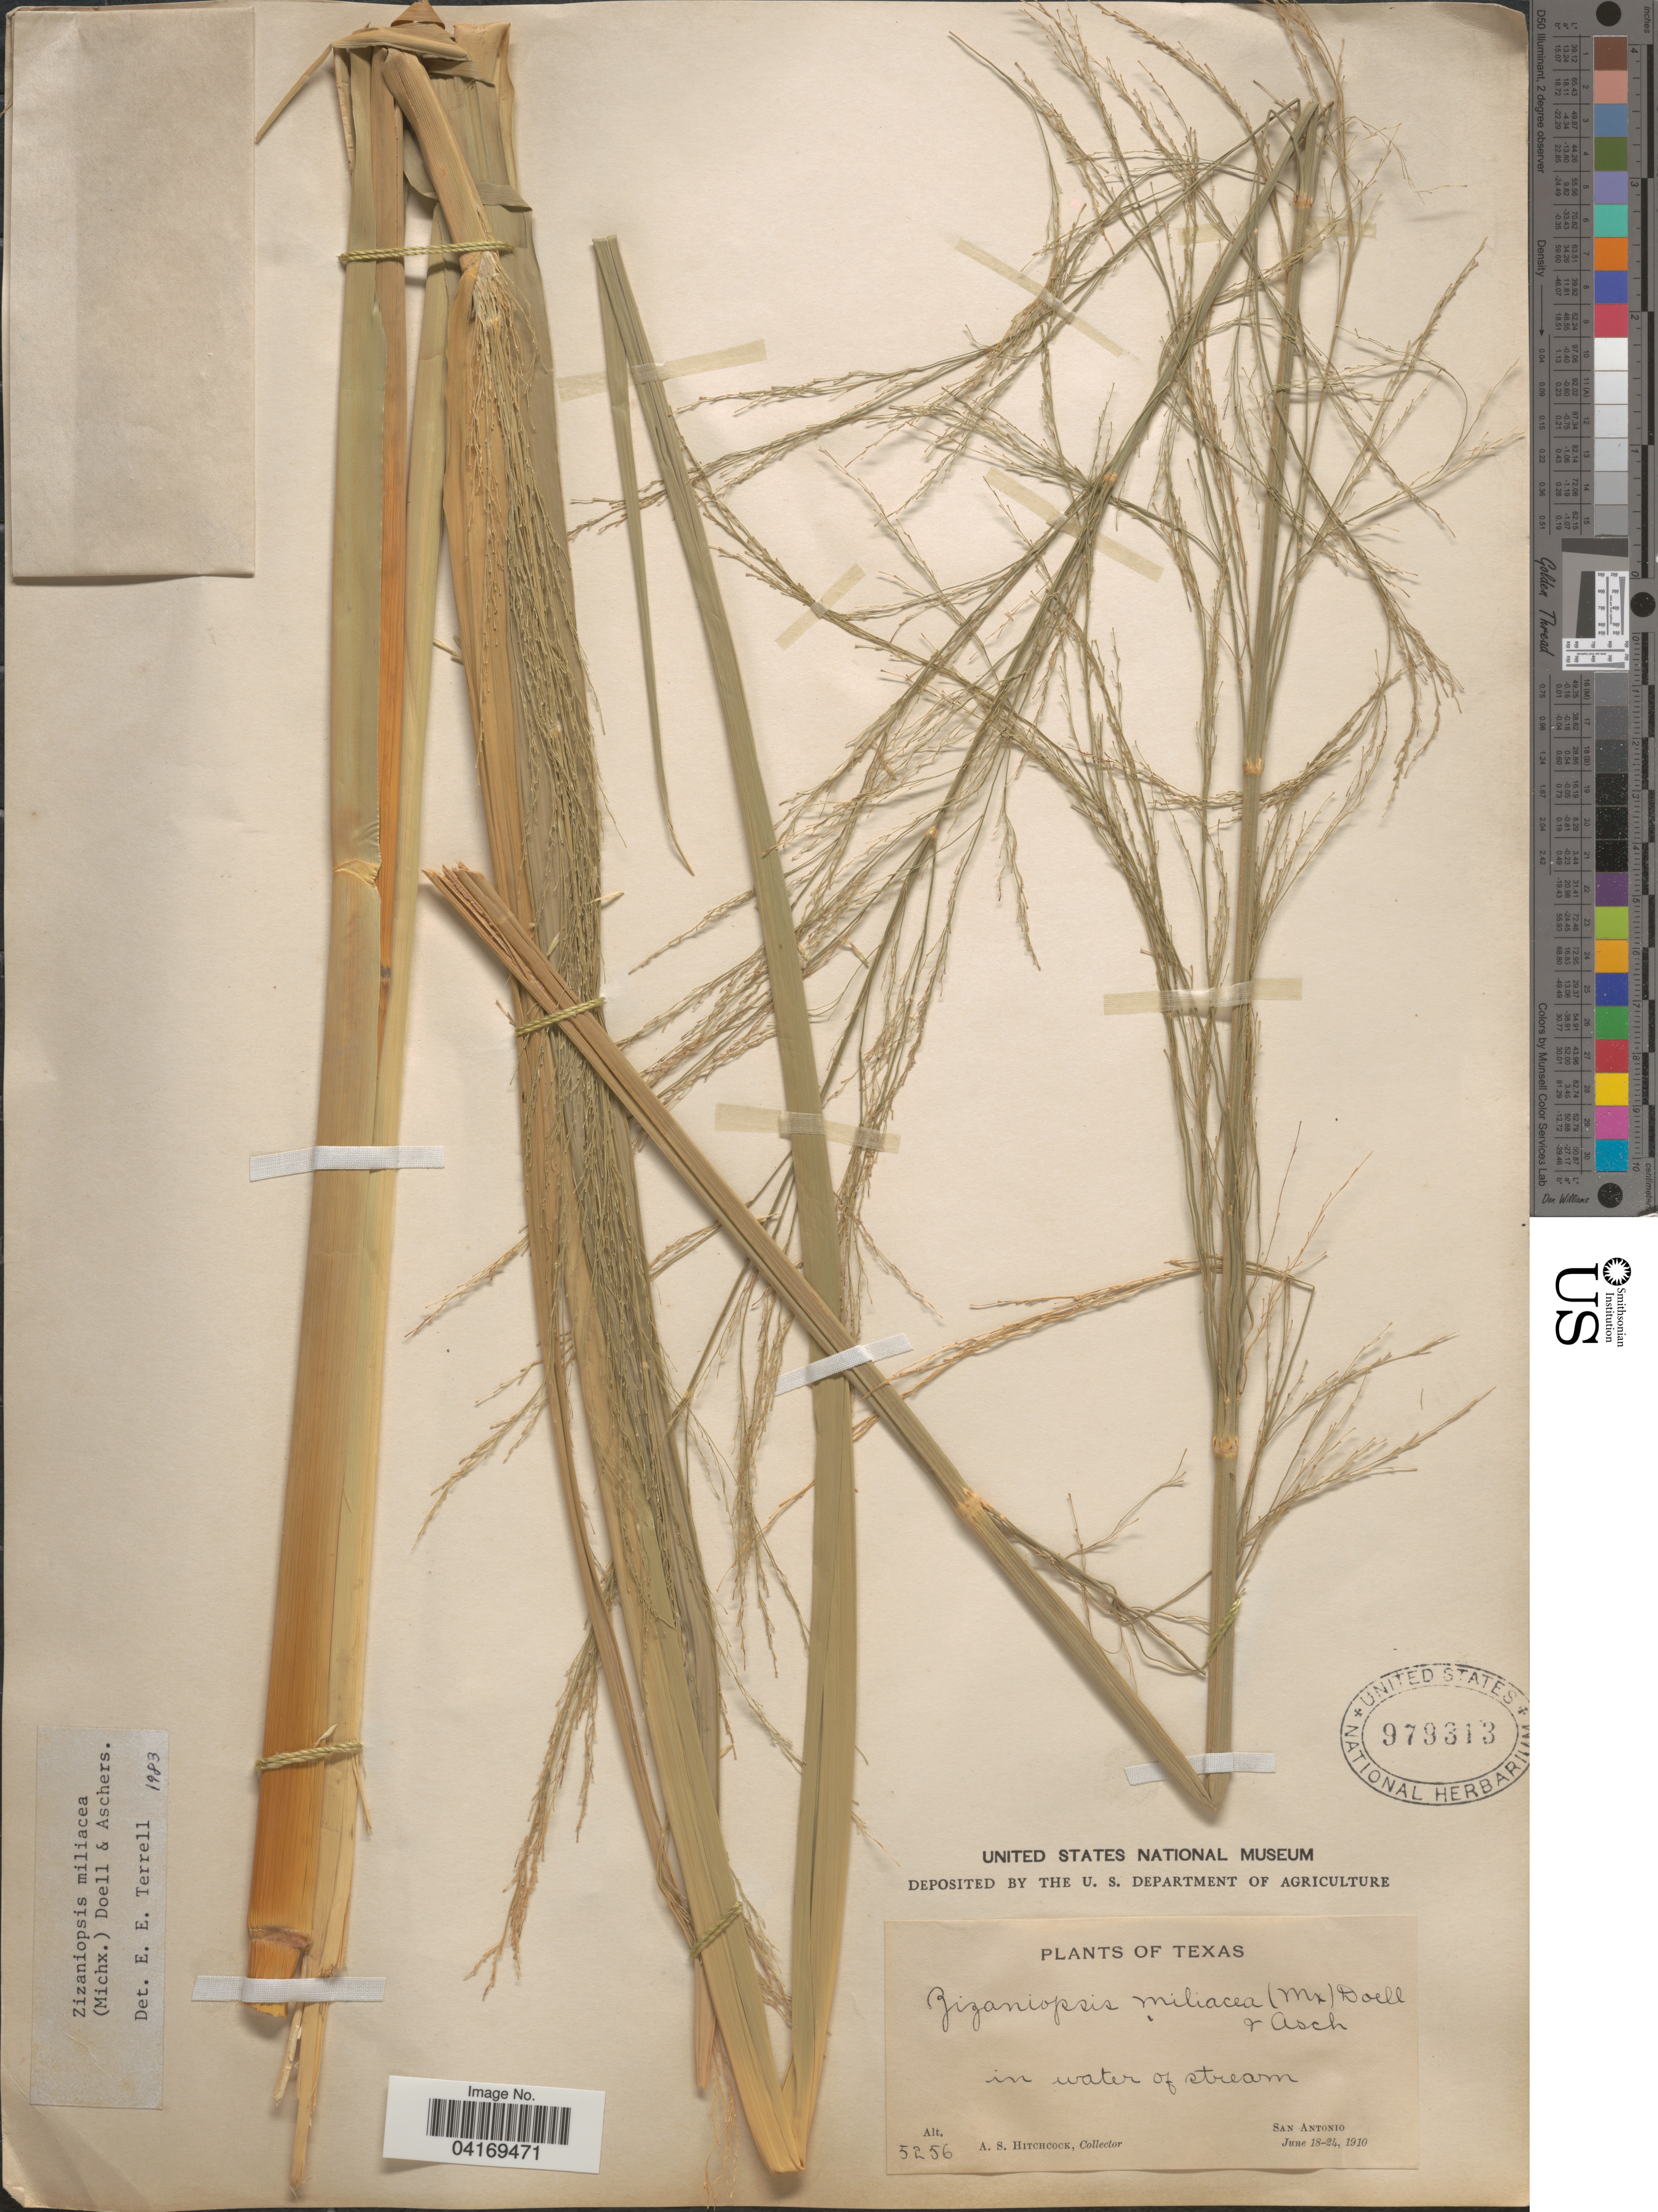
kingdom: Plantae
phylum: Tracheophyta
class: Liliopsida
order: Poales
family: Poaceae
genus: Zizaniopsis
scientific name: Zizaniopsis miliacea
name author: (Michx.) Döll & Asch.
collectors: A. S. Hitchcock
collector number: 5256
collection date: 1910-06-18/1910-06-24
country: United States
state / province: Texas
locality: San Antonio.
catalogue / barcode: US 979313